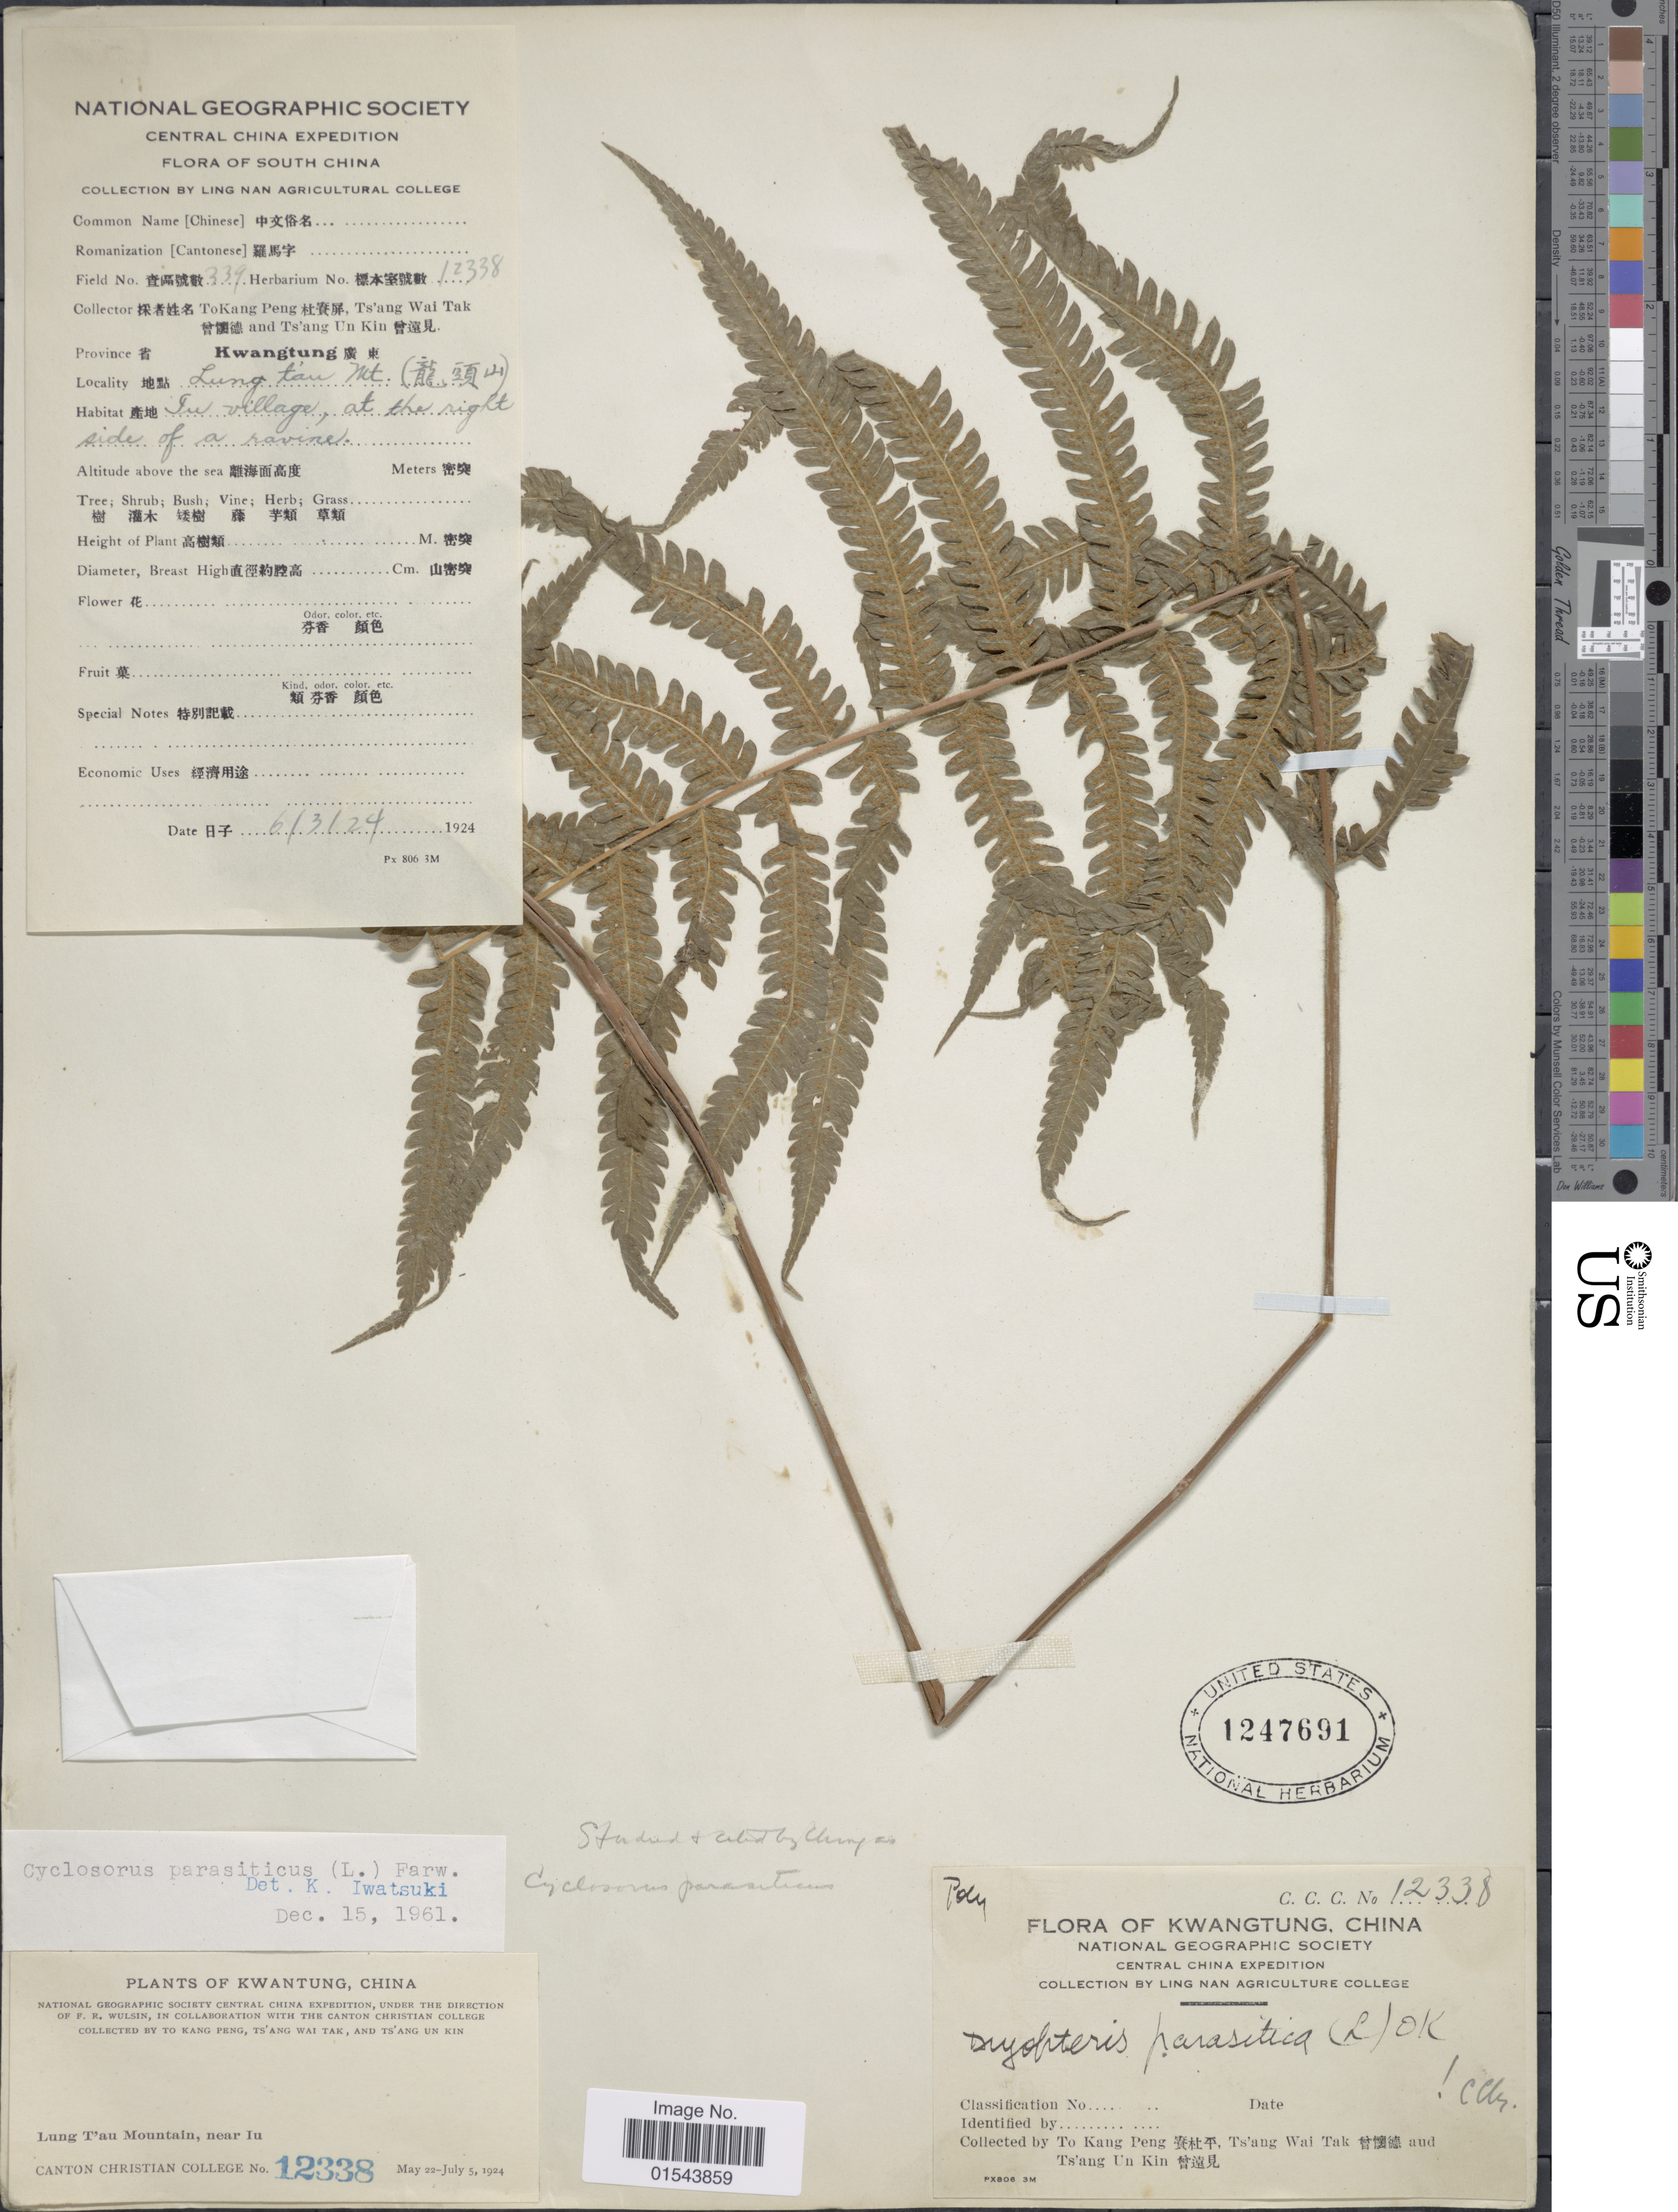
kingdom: Plantae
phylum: Tracheophyta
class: Polypodiopsida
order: Polypodiales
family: Thelypteridaceae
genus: Christella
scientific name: Christella parasitica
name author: (L.) H. Lév.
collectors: T. K. Peng, W. T. Tsang & U. K. Tsang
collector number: C . C. C. 12338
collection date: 1924-05-22/1924-07-05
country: China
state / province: Guangdong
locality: Kwangtung. Lung T'au Mountain, near Iu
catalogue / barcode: US 1247691